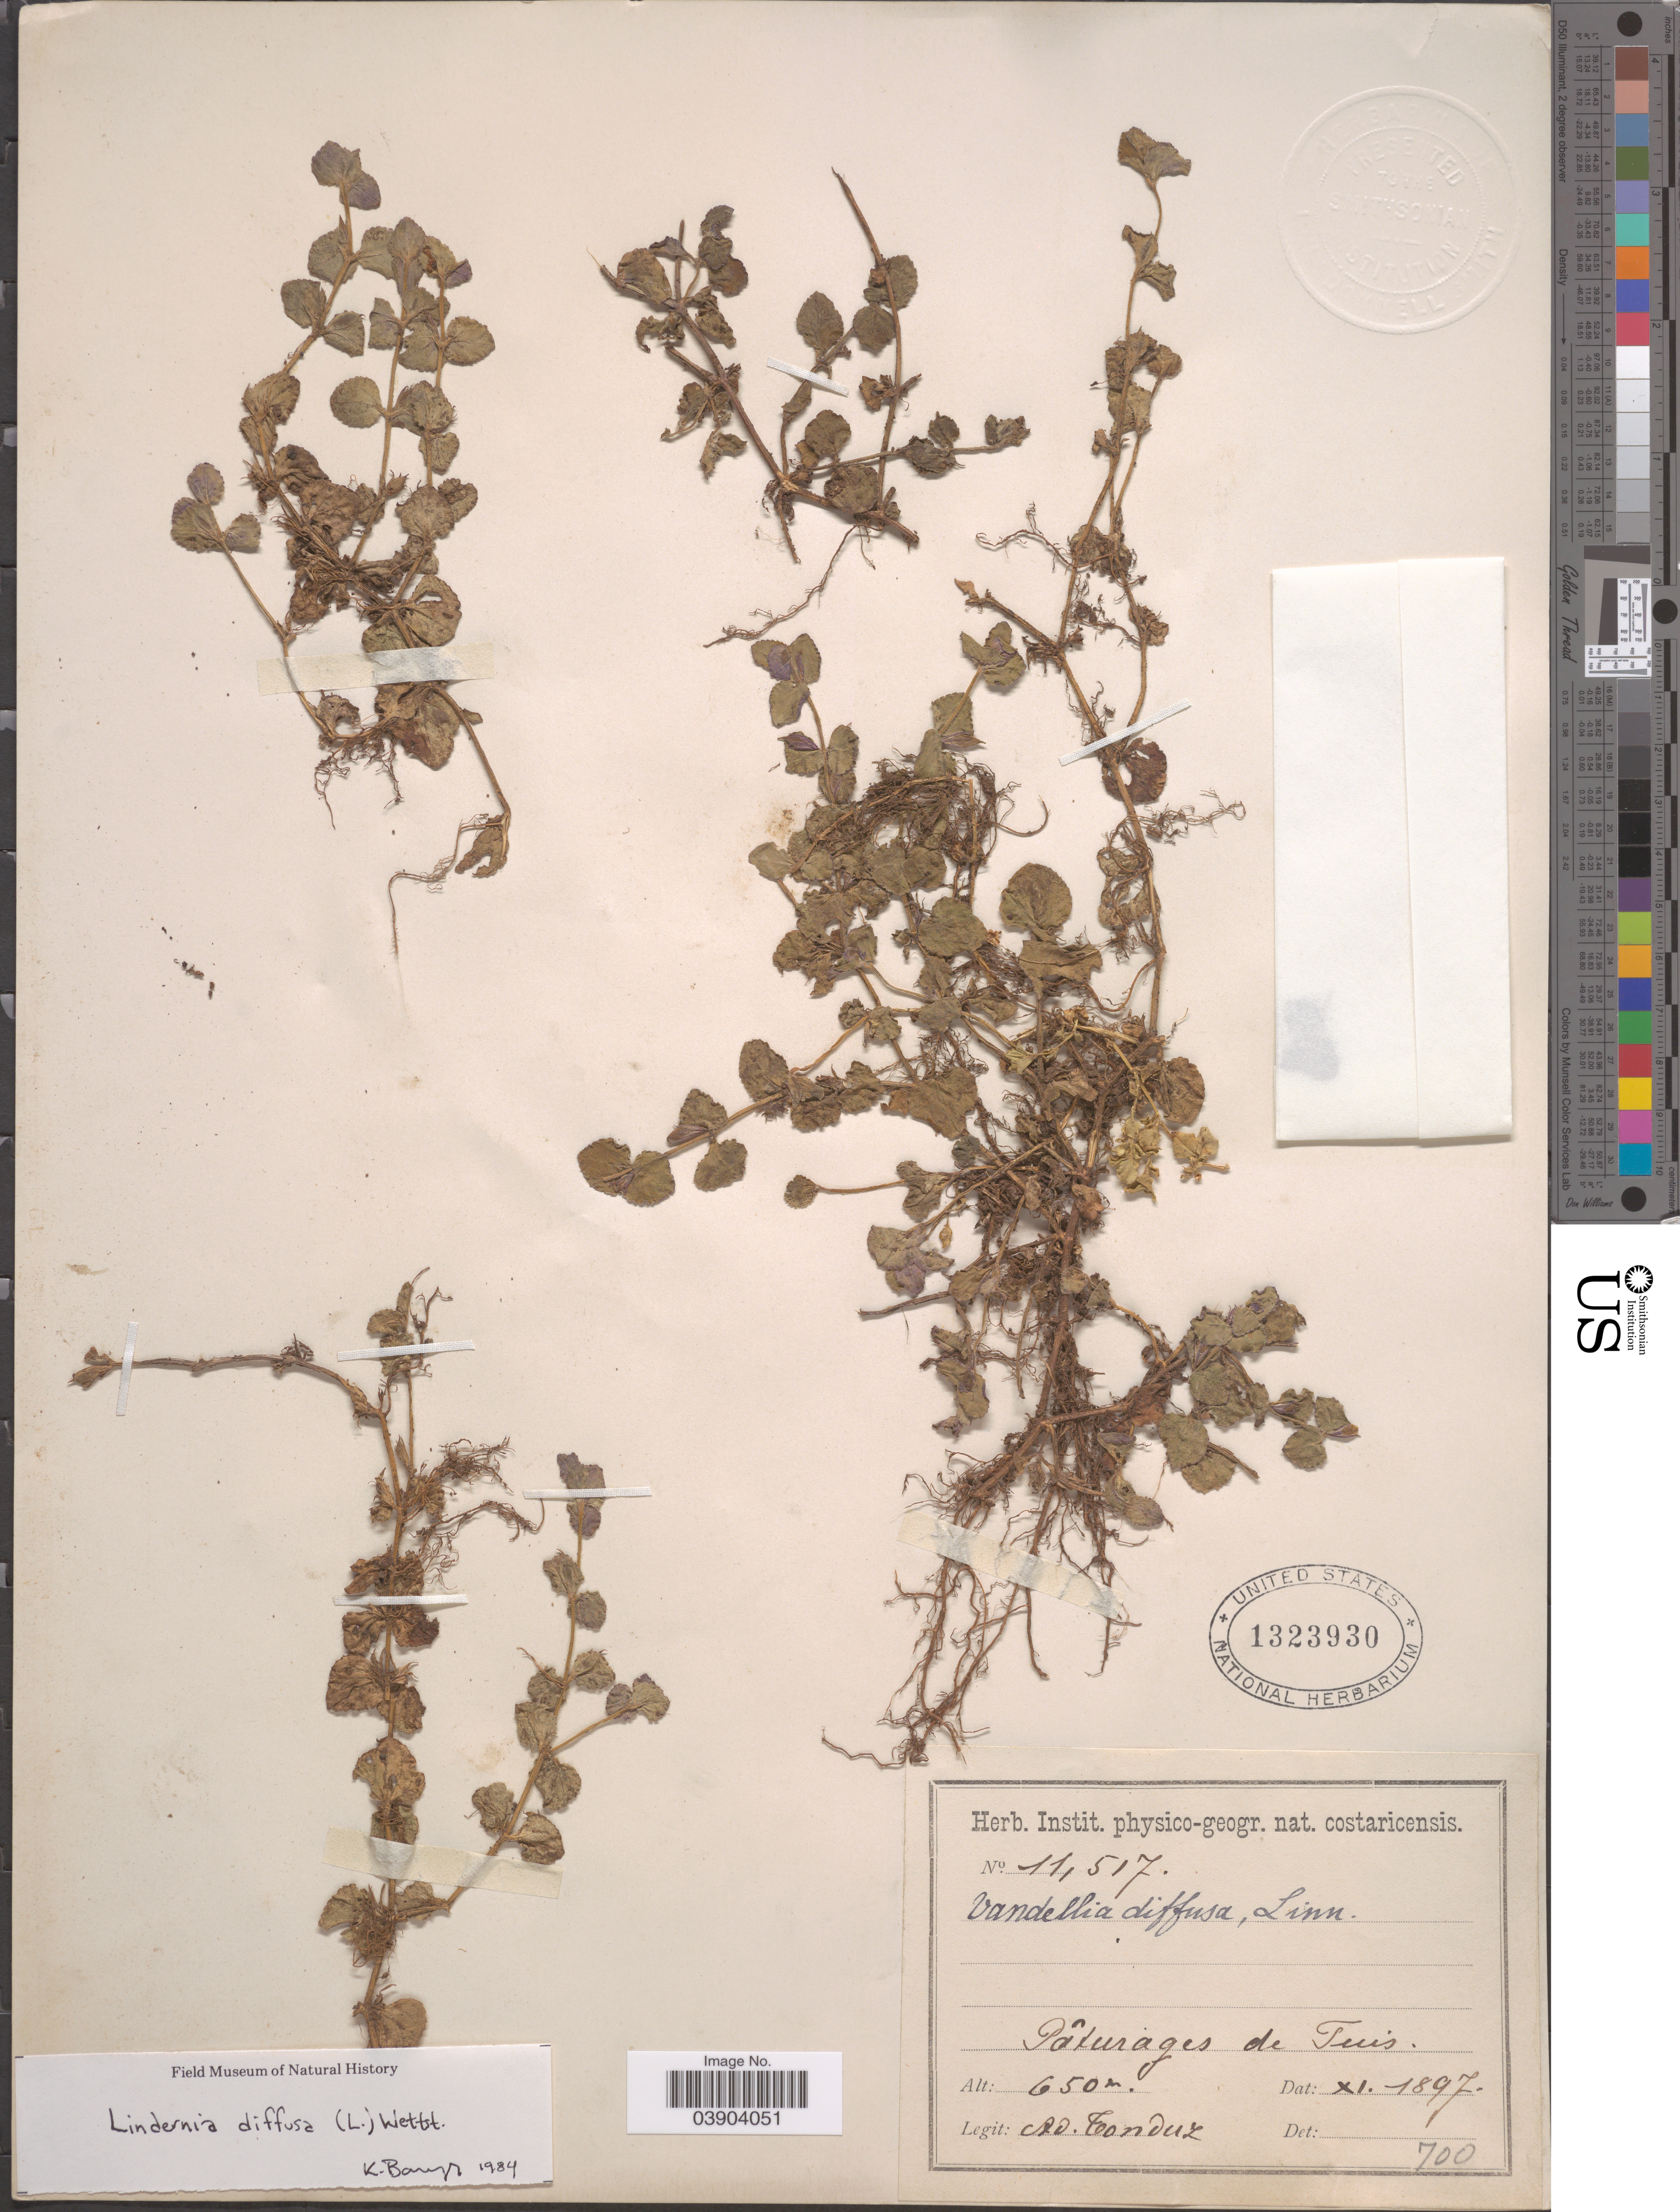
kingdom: Plantae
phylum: Tracheophyta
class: Magnoliopsida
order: Lamiales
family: Linderniaceae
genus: Lindernia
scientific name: Lindernia diffusa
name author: (L.) Wettst.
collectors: A. Tonduz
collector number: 11517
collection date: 1897-11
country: Costa Rica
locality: Pâturages de Tuis.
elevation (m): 650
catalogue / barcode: US 1323930